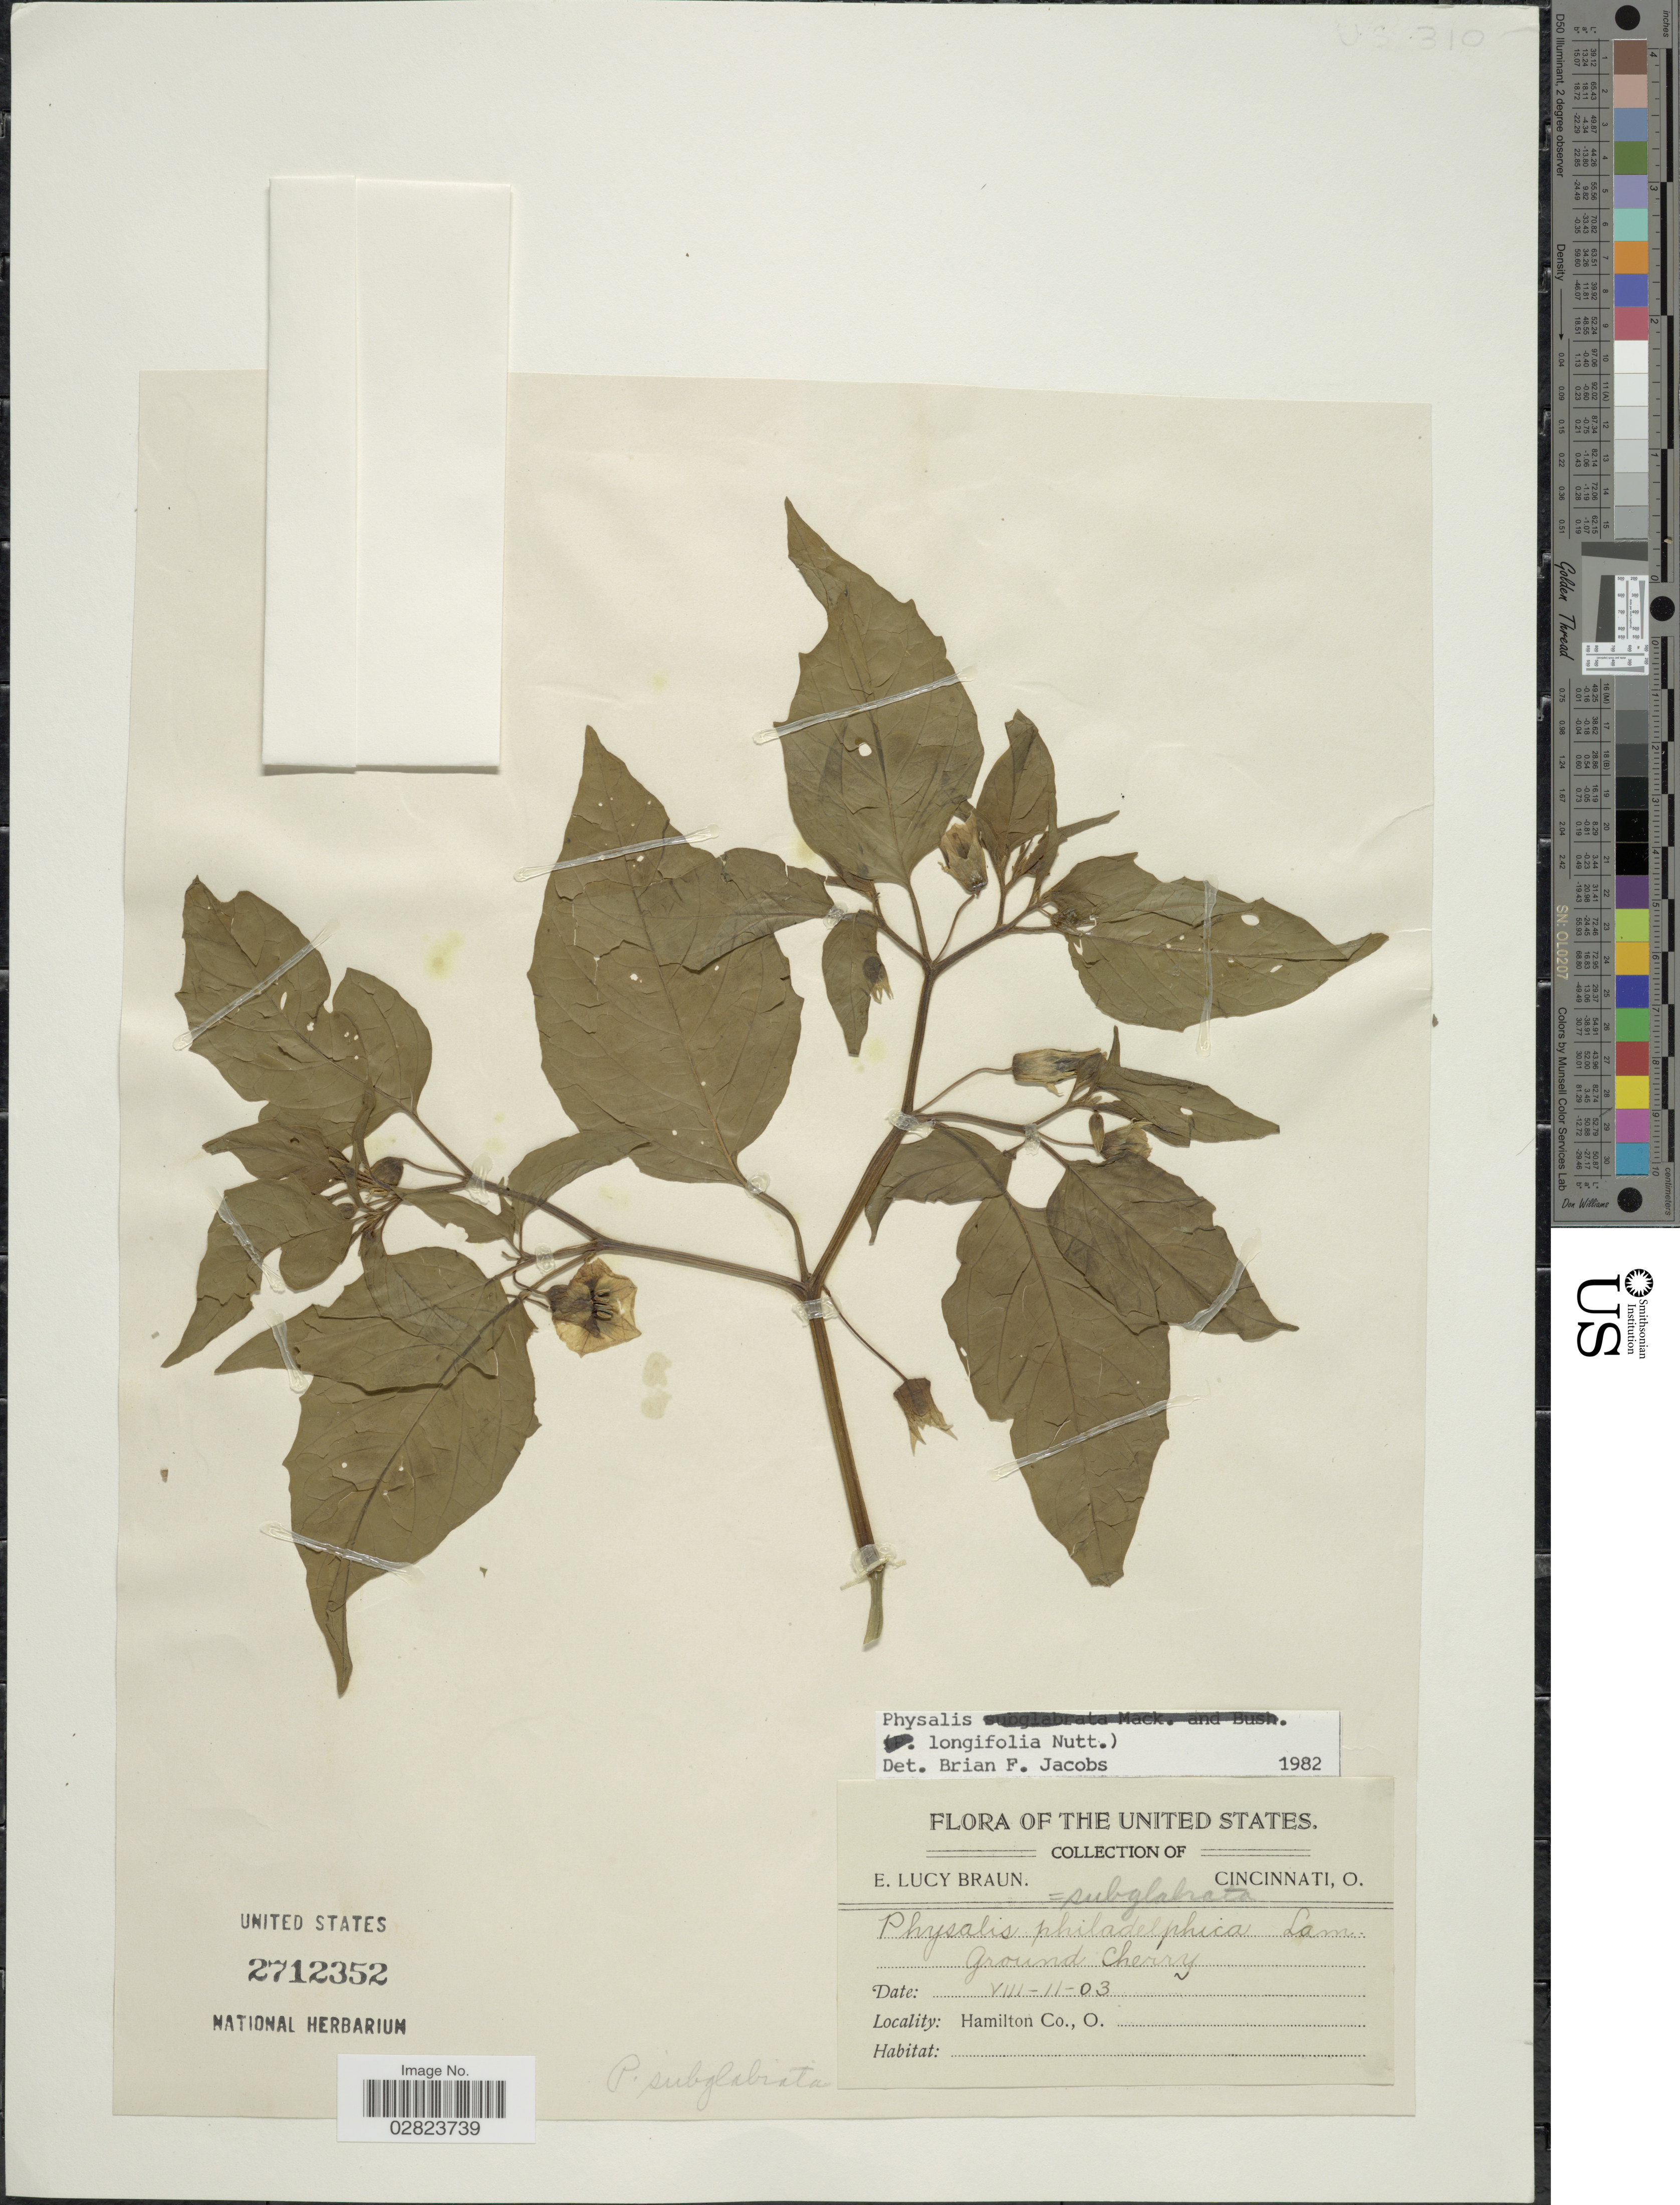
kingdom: Plantae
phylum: Tracheophyta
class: Magnoliopsida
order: Solanales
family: Solanaceae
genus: Physalis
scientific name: Physalis longifolia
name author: Nutt.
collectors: E. L. Braun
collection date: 1903-08-11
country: United States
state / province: Ohio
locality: Hamilton Co.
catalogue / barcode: US 2712352